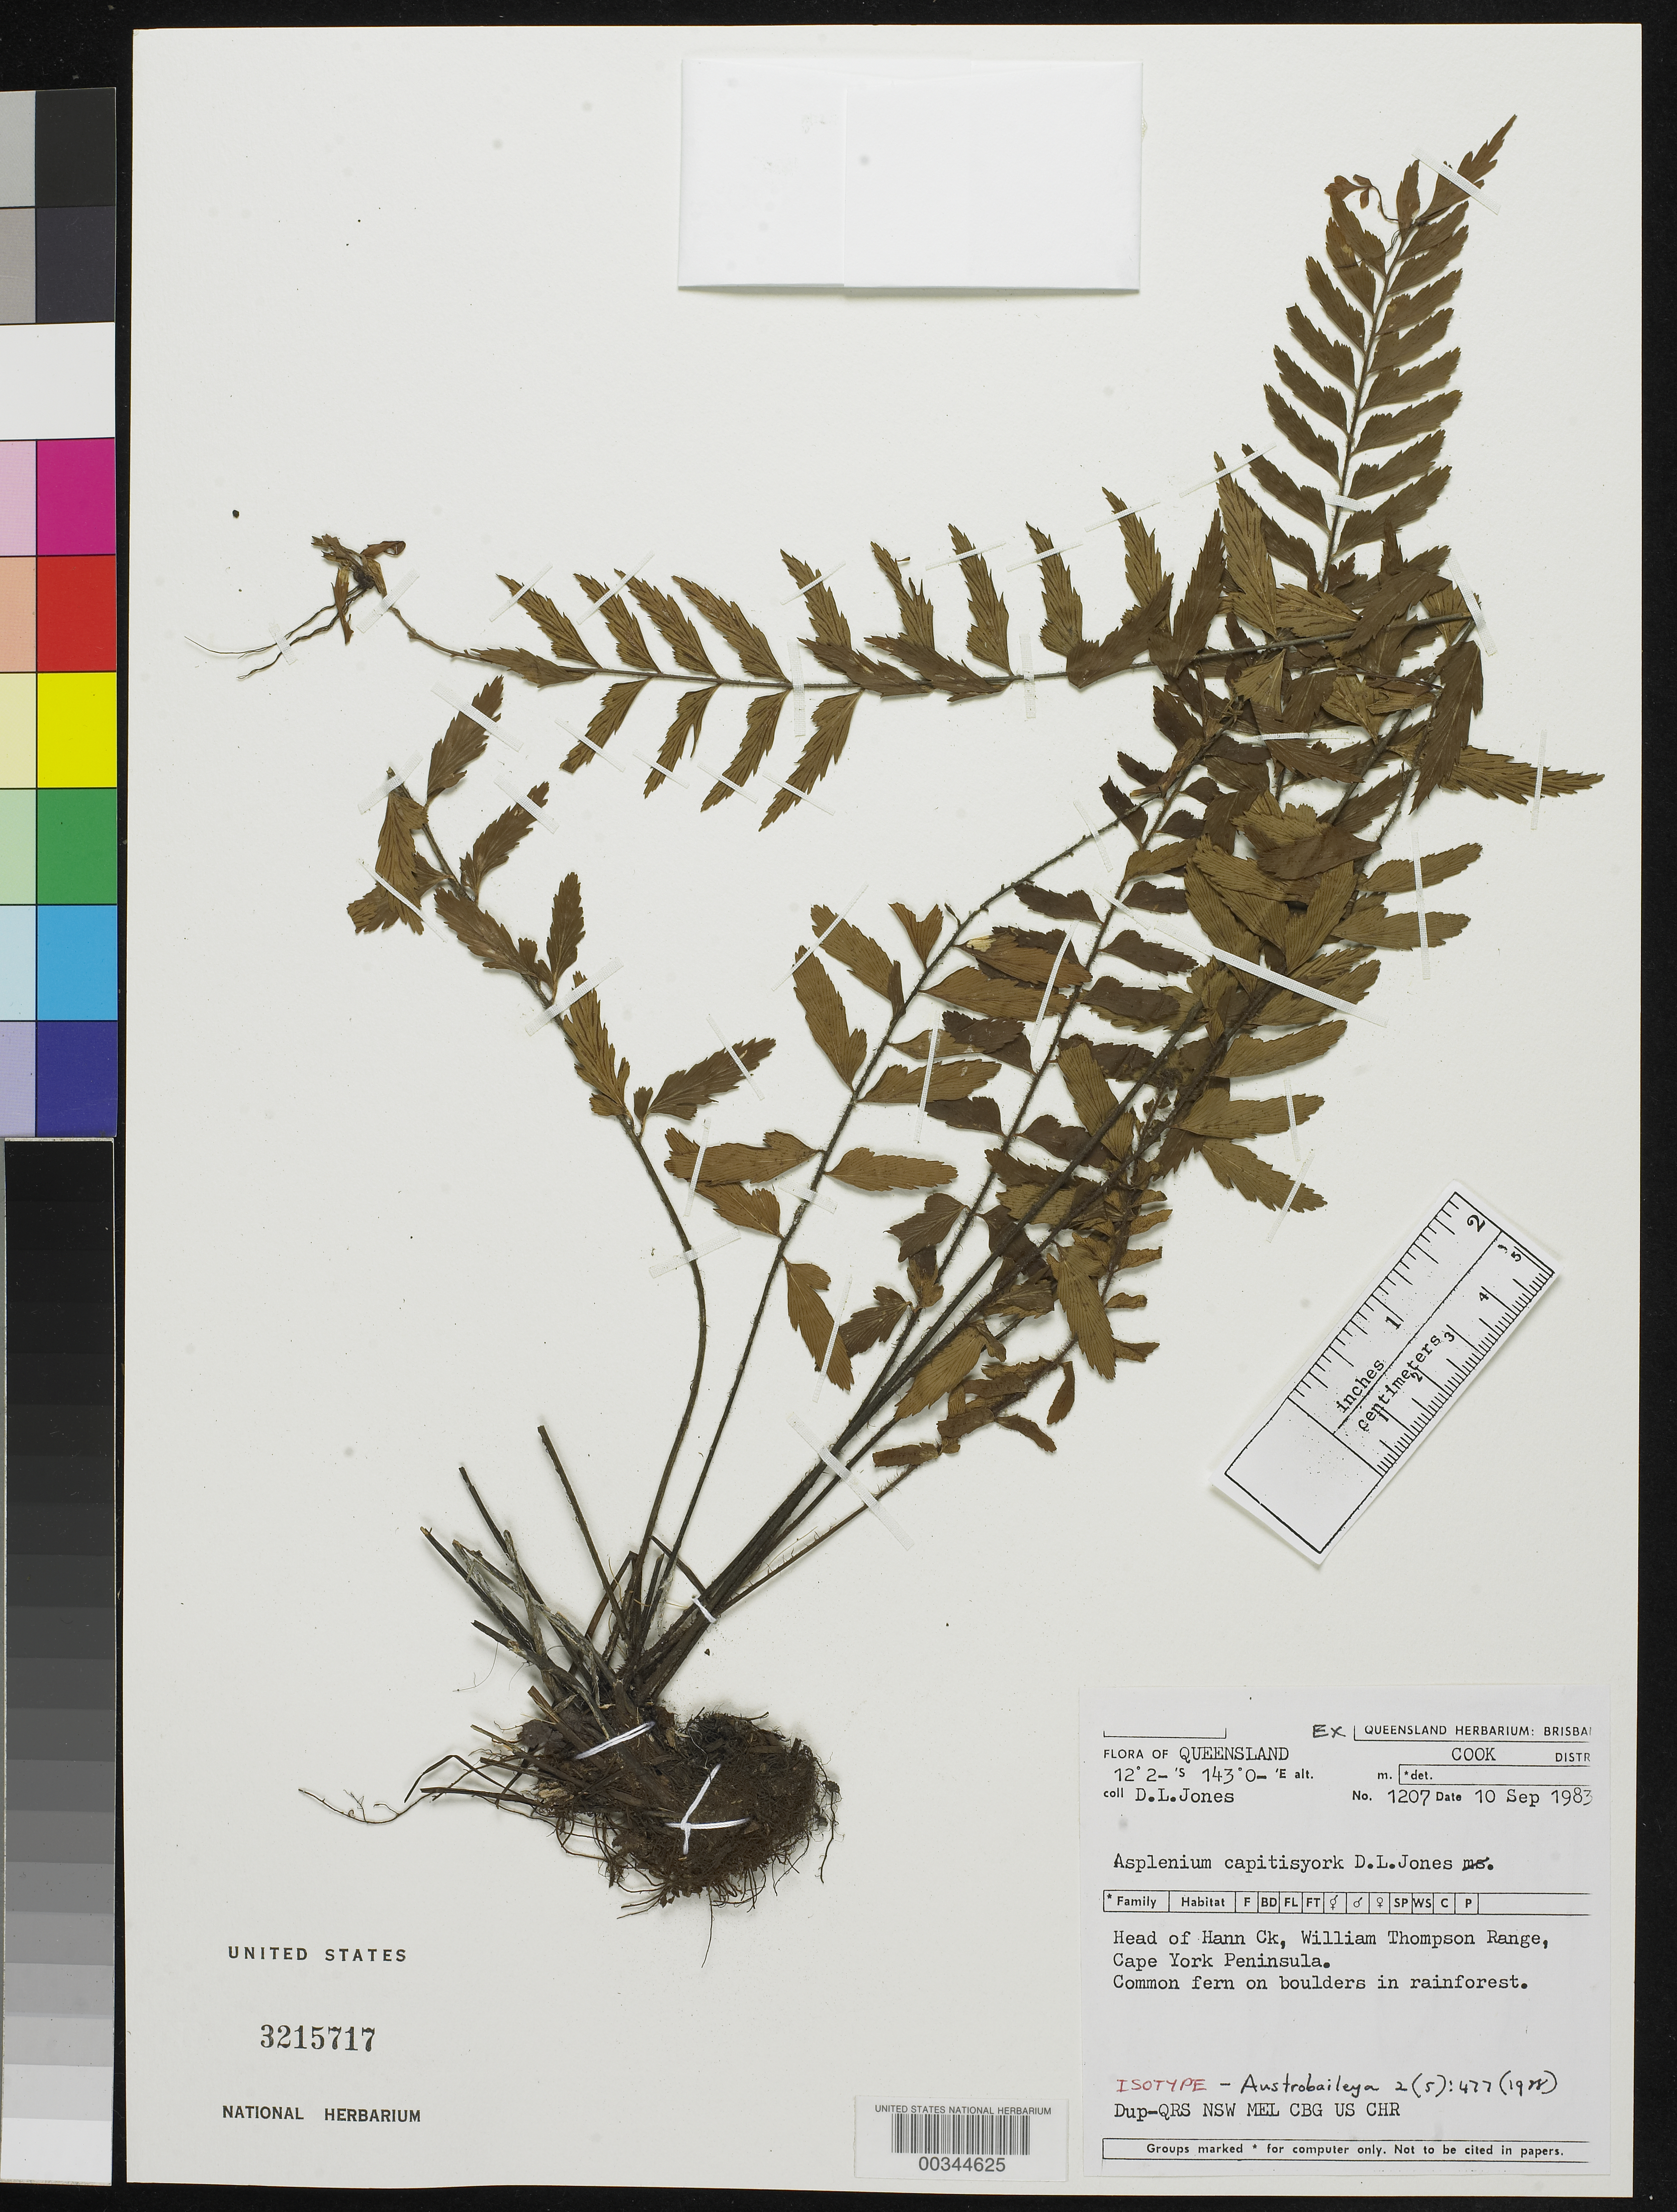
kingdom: Plantae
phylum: Tracheophyta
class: Polypodiopsida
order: Polypodiales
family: Aspleniaceae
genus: Asplenium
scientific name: Asplenium capitisyork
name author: D.L. Jones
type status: Isotype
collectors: D. L. Jones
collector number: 1207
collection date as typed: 10 Sep 1983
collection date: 1983-09-10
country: Australia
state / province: Queensland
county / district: Cook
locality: Head of Hann Creek, William Thompson Range, Cape York Peninsula.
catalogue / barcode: US 3215717